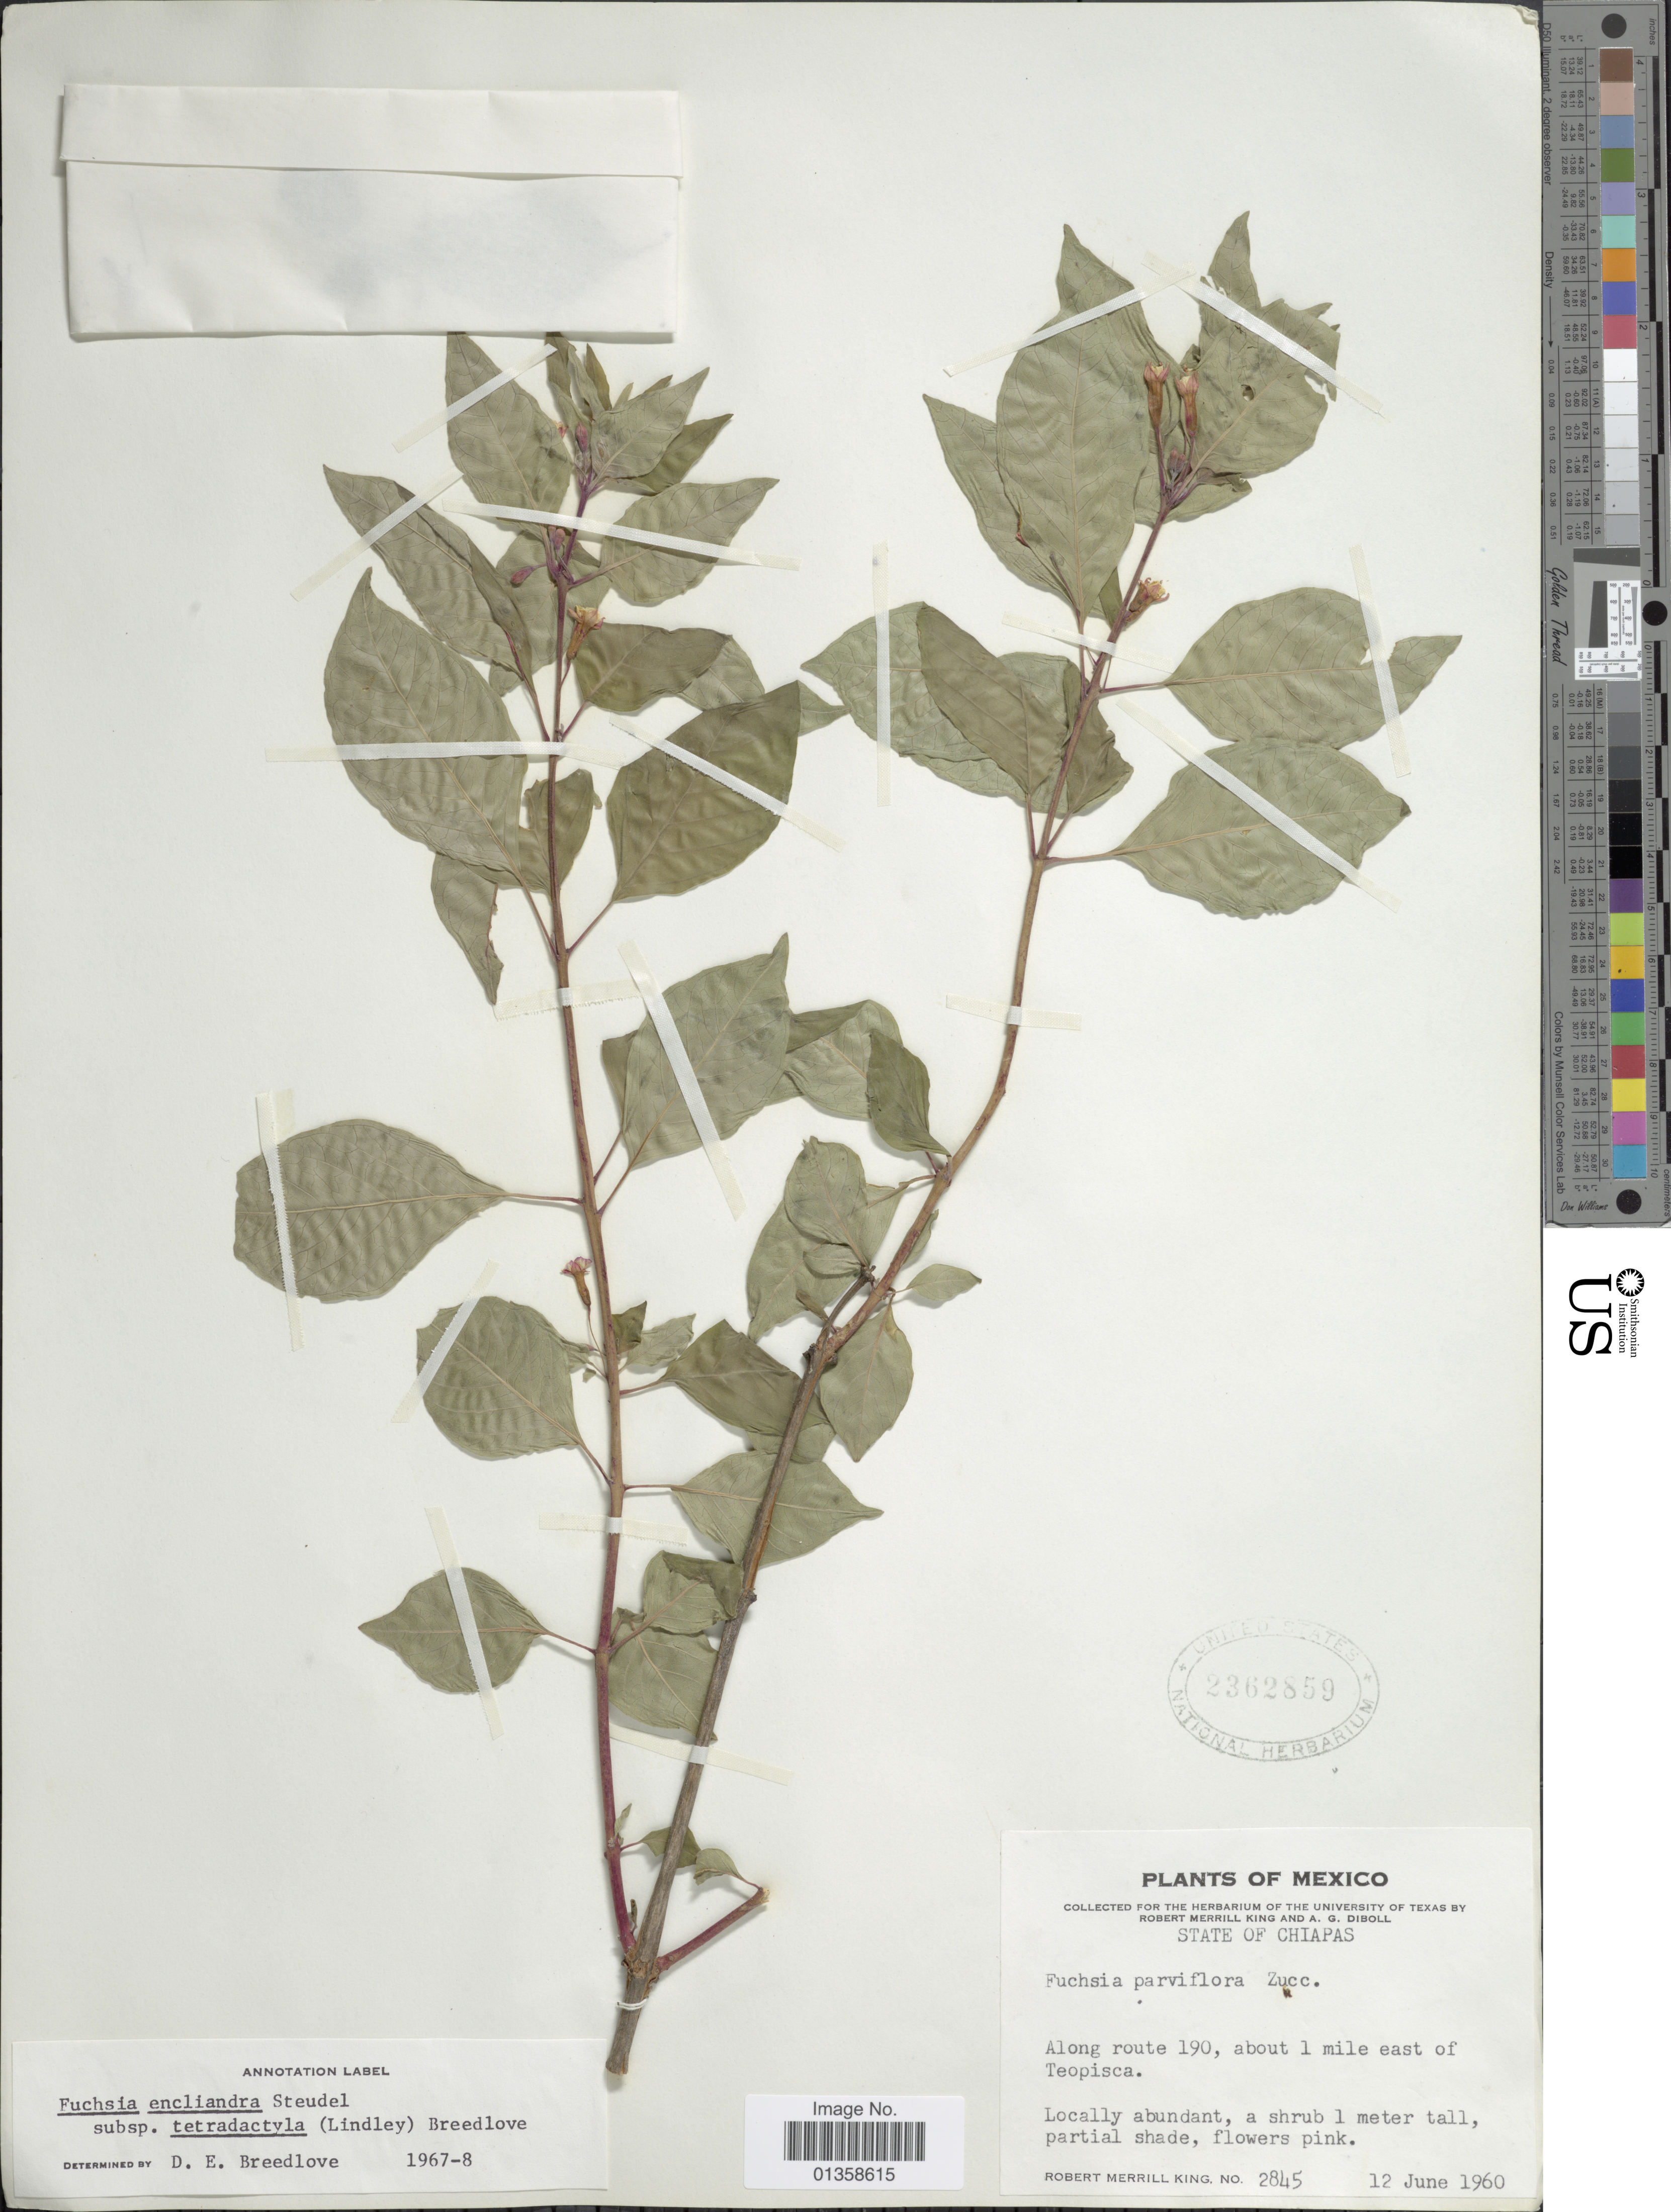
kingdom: Plantae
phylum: Tracheophyta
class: Magnoliopsida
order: Myrtales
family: Onagraceae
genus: Fuchsia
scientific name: Fuchsia encliandra subsp. tetradactyla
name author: (Lindl.) Breedlove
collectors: R. M. King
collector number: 2845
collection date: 1960-06-12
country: Mexico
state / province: Chiapas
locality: Along route 190, about 1 mile east of Teopisca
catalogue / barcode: US 2362859